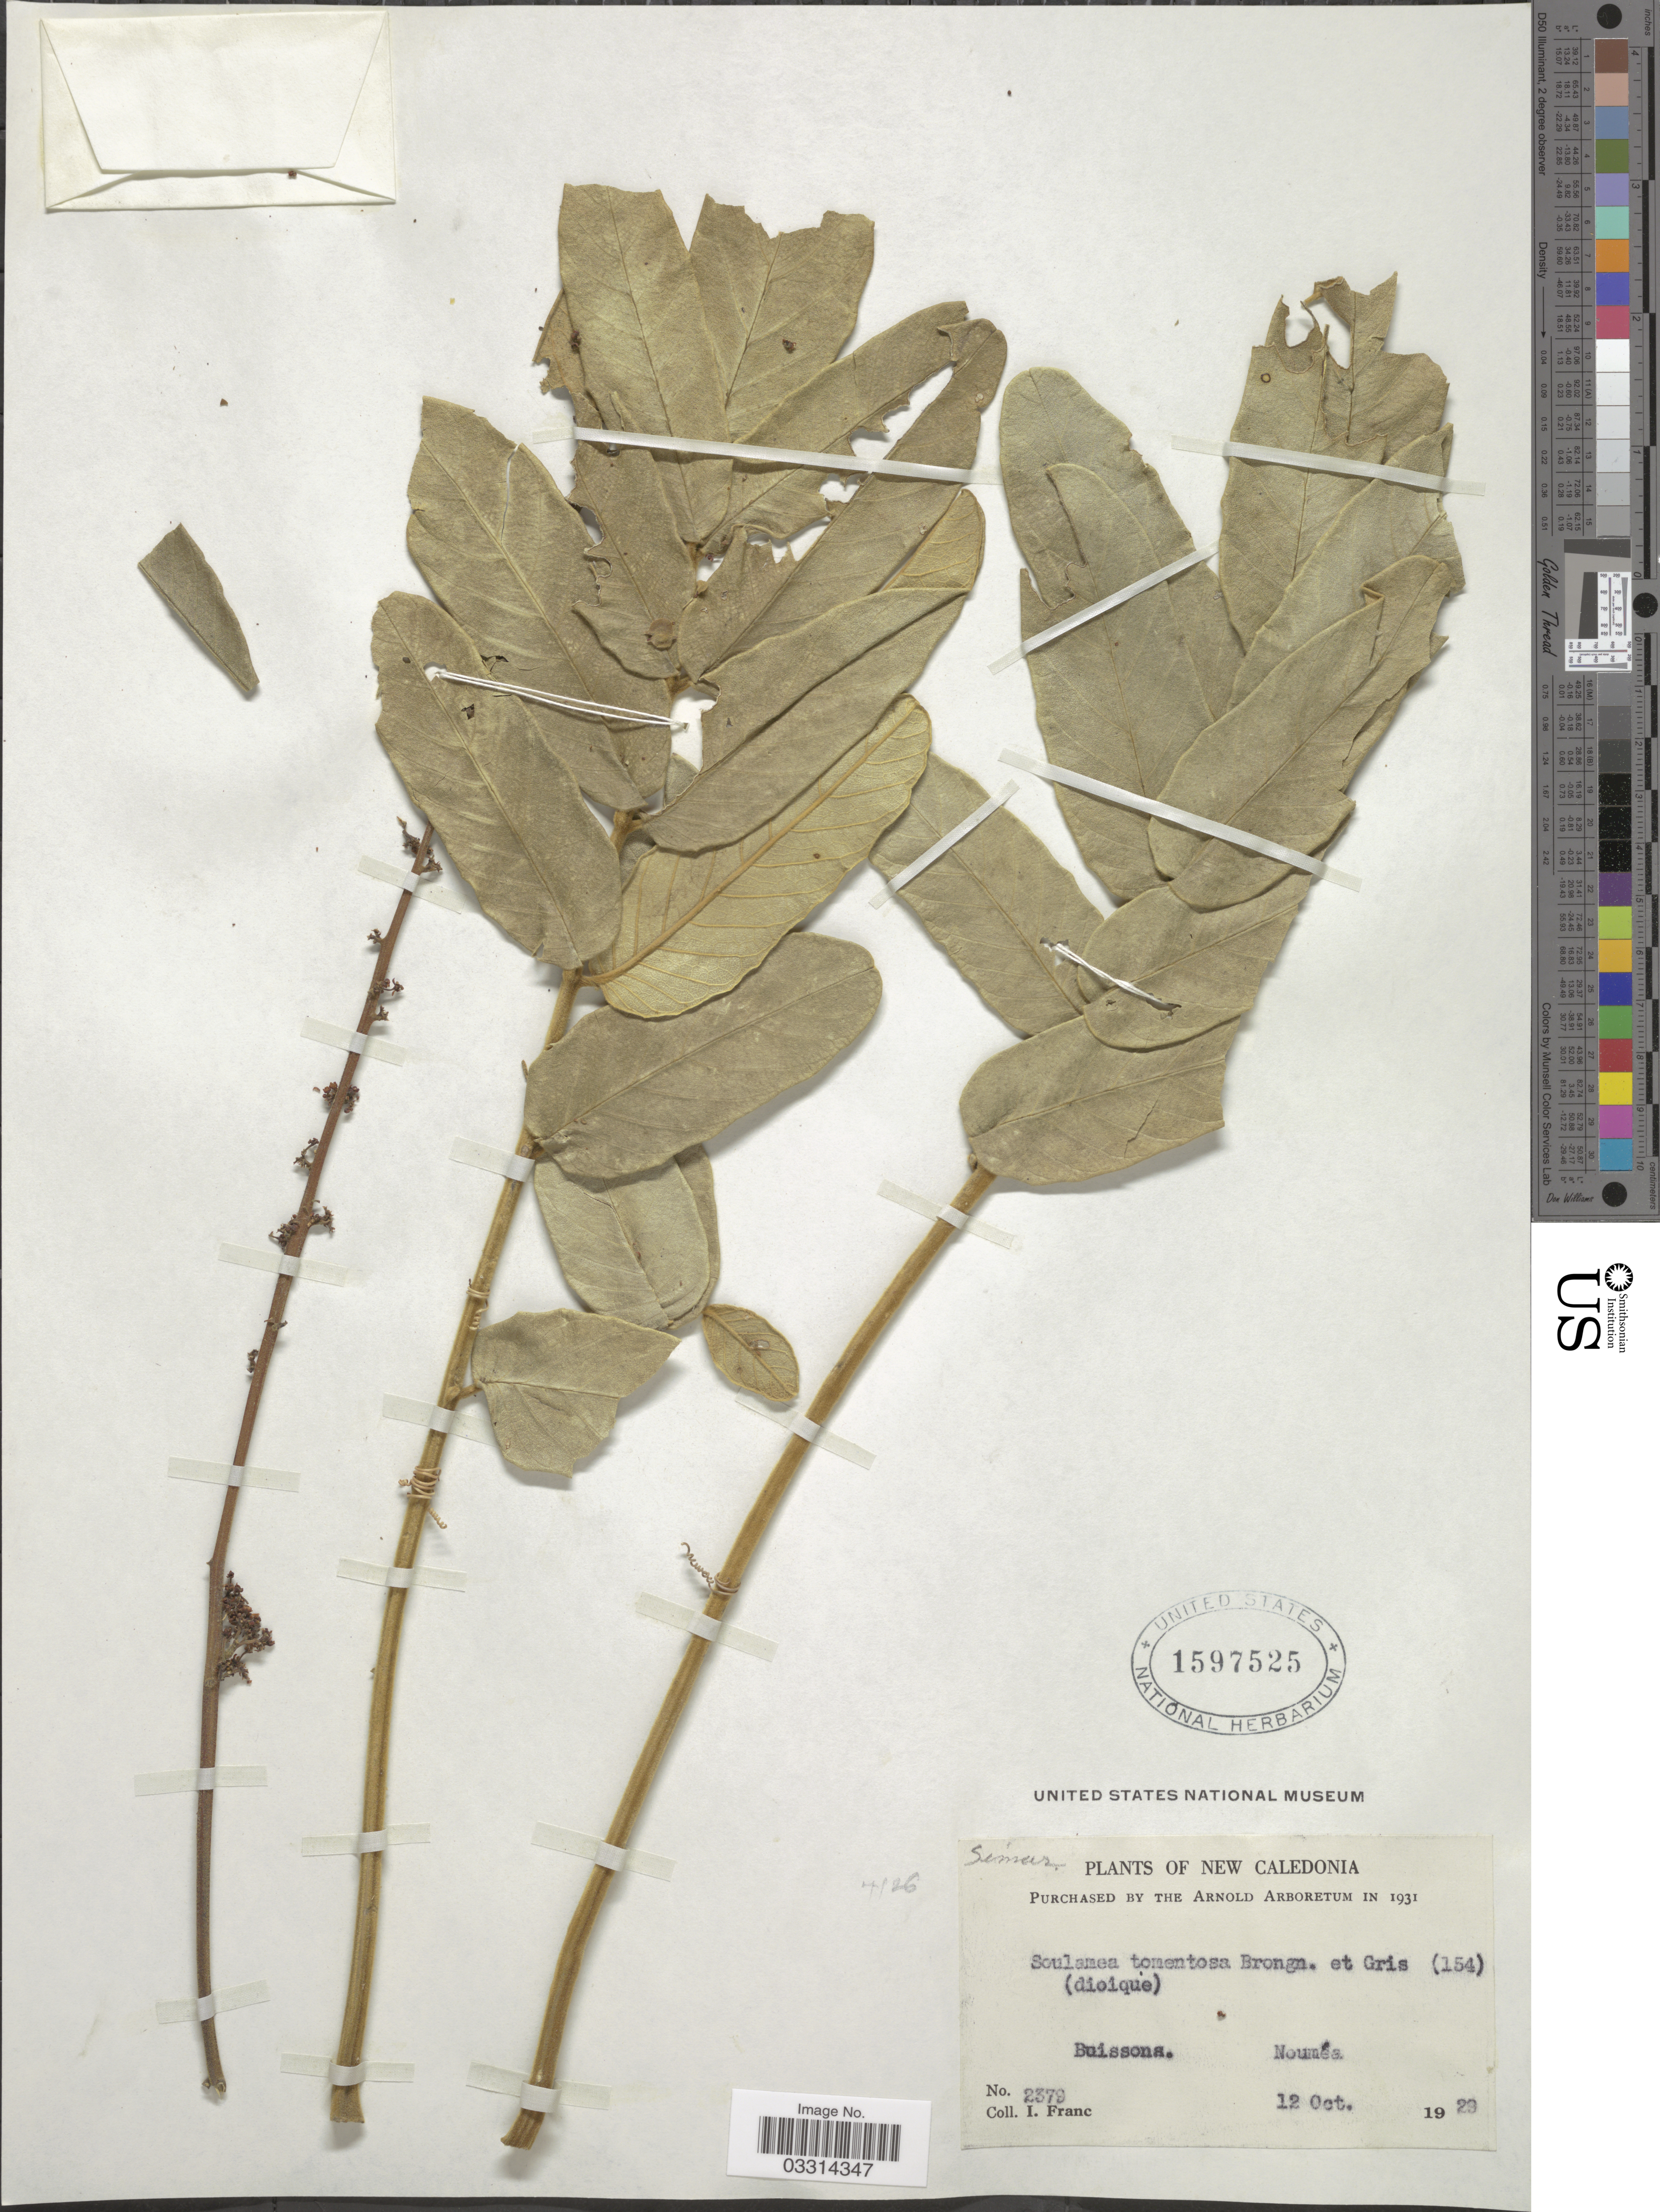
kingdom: Plantae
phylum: Tracheophyta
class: Magnoliopsida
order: Sapindales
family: Simaroubaceae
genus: Soulamea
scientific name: Soulamea tomentosa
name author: Brongn. & Gris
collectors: I. Franc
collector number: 2379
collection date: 1923-10-12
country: New Caledonia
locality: Buissona. Nouméa.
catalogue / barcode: US 1597525